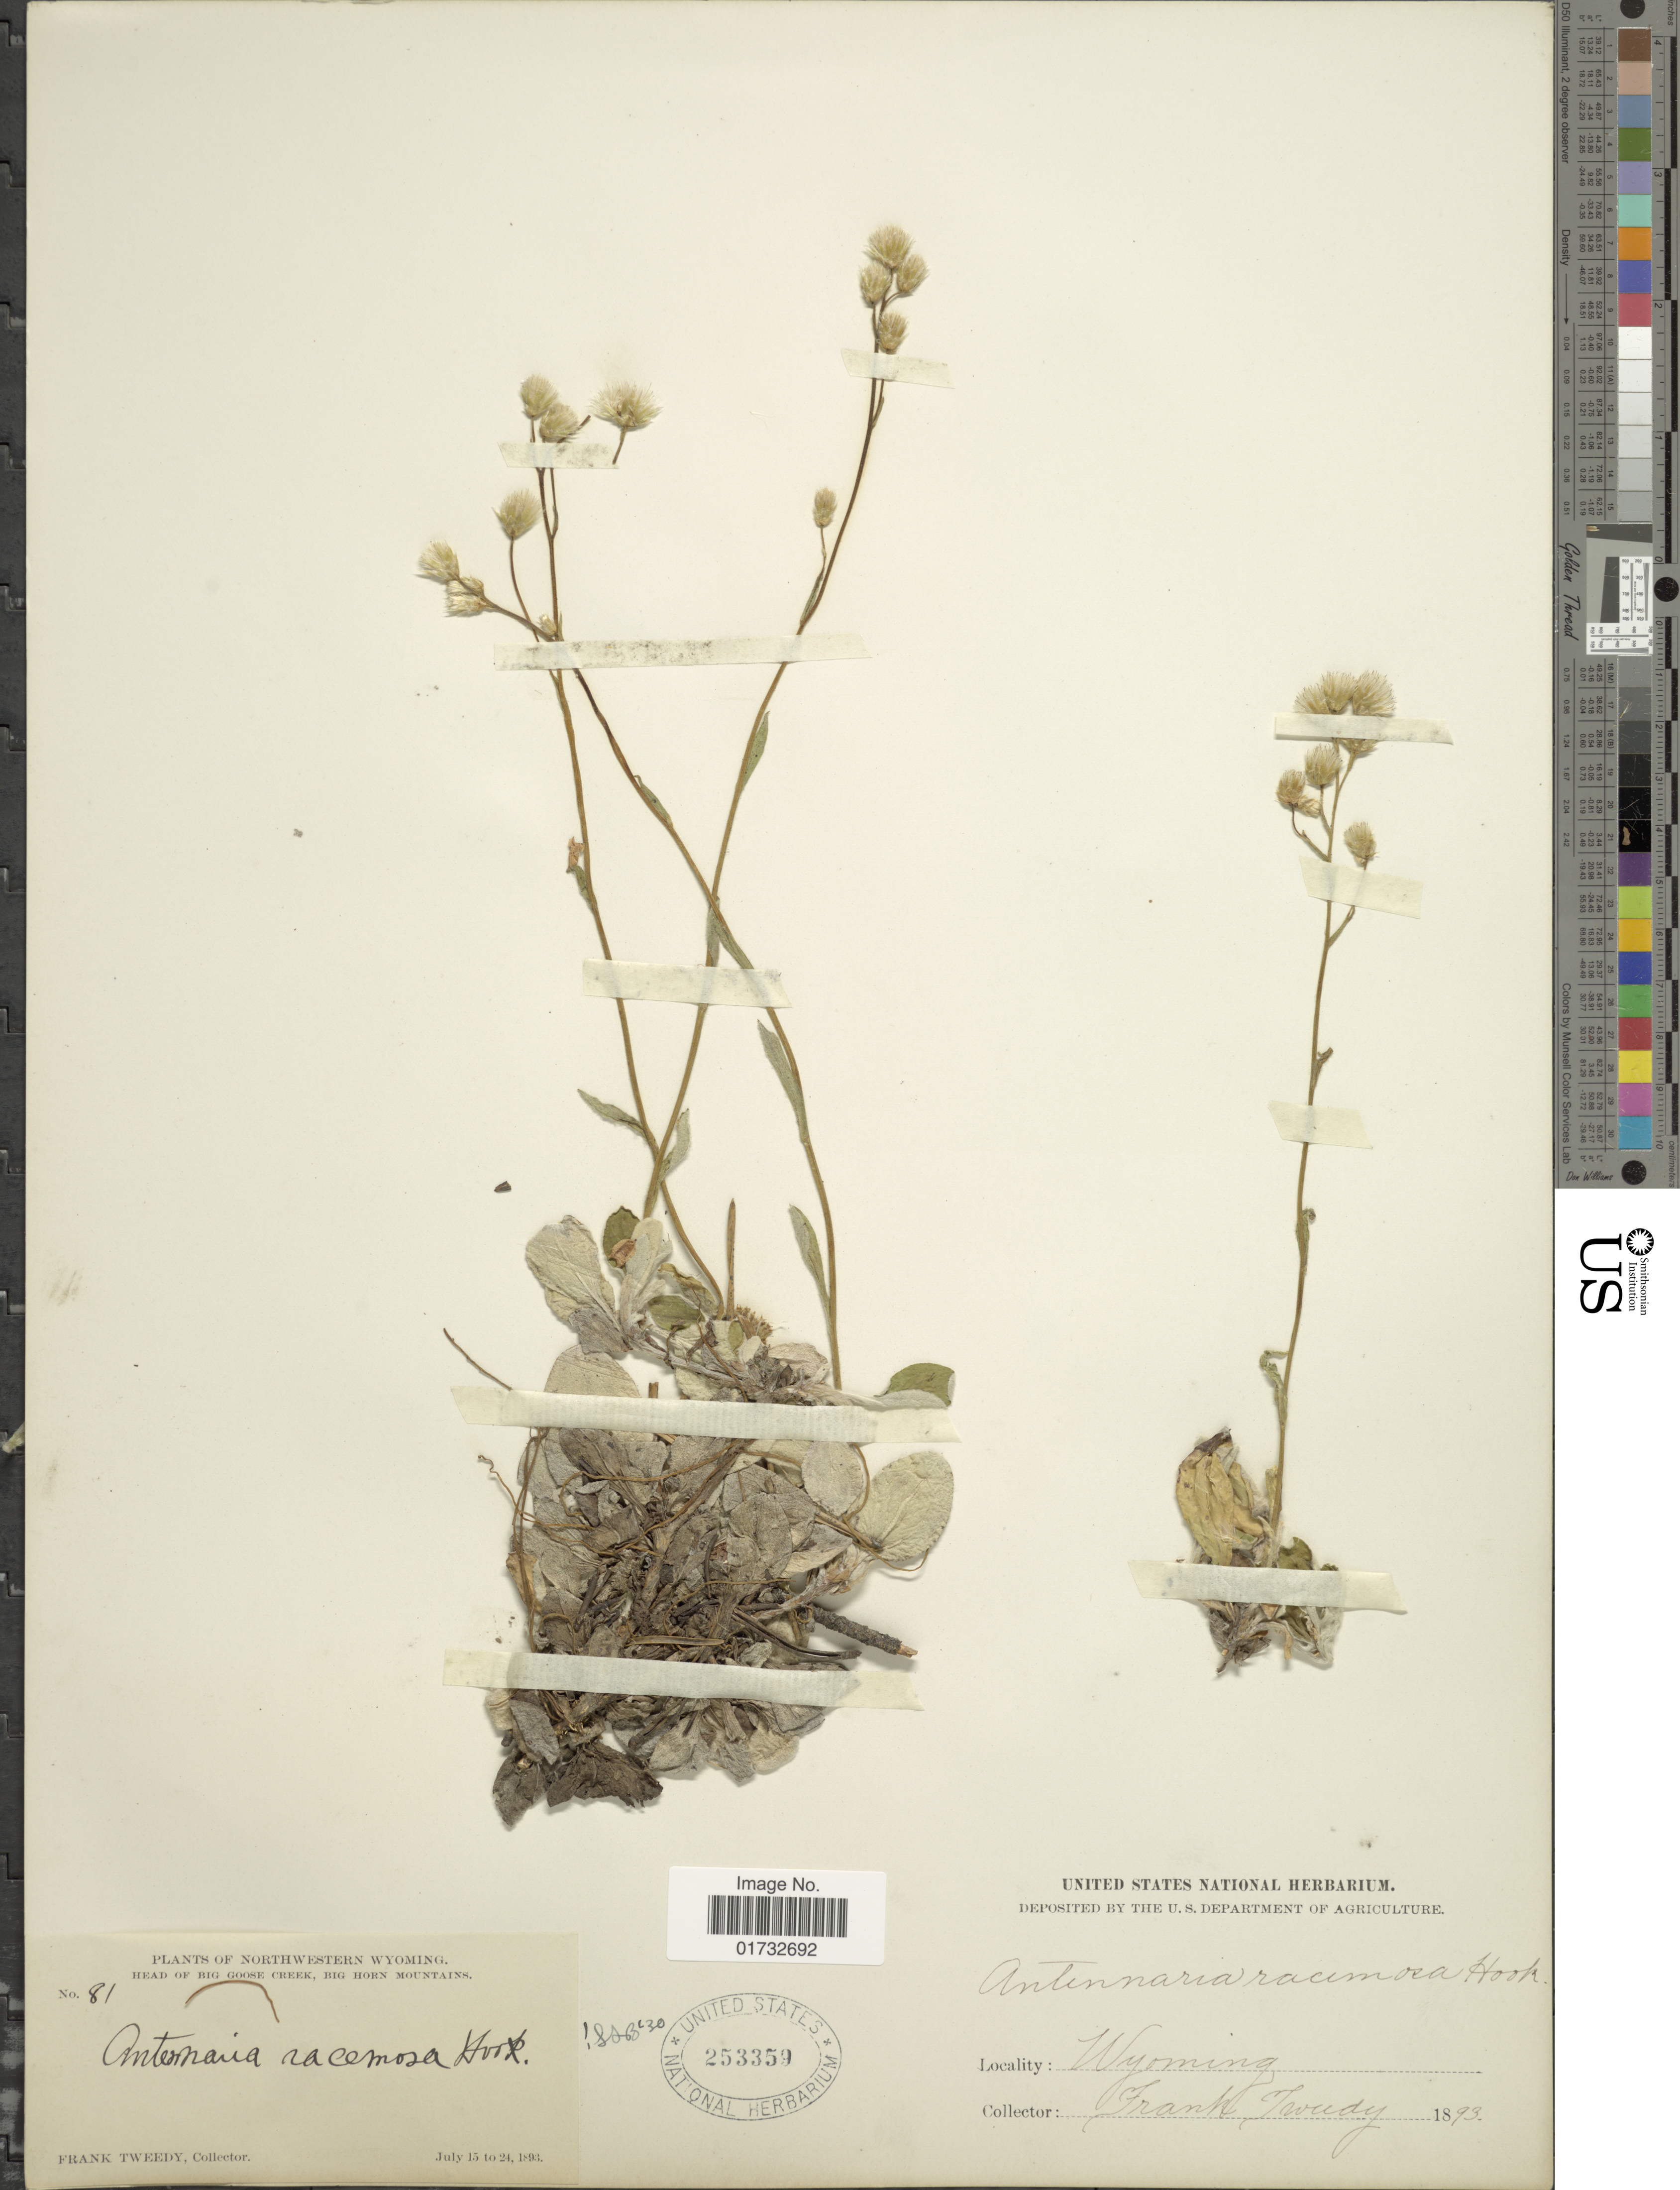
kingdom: Plantae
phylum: Tracheophyta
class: Magnoliopsida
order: Asterales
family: Asteraceae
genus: Antennaria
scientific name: Antennaria racemosa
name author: Hook.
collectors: F. Tweedy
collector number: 81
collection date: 1893-07-15/1893-07-24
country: United States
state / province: Wyoming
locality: Northwestern Wyoming. Head of Big Goose Creek, Big Horn Mountains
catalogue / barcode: US 253359